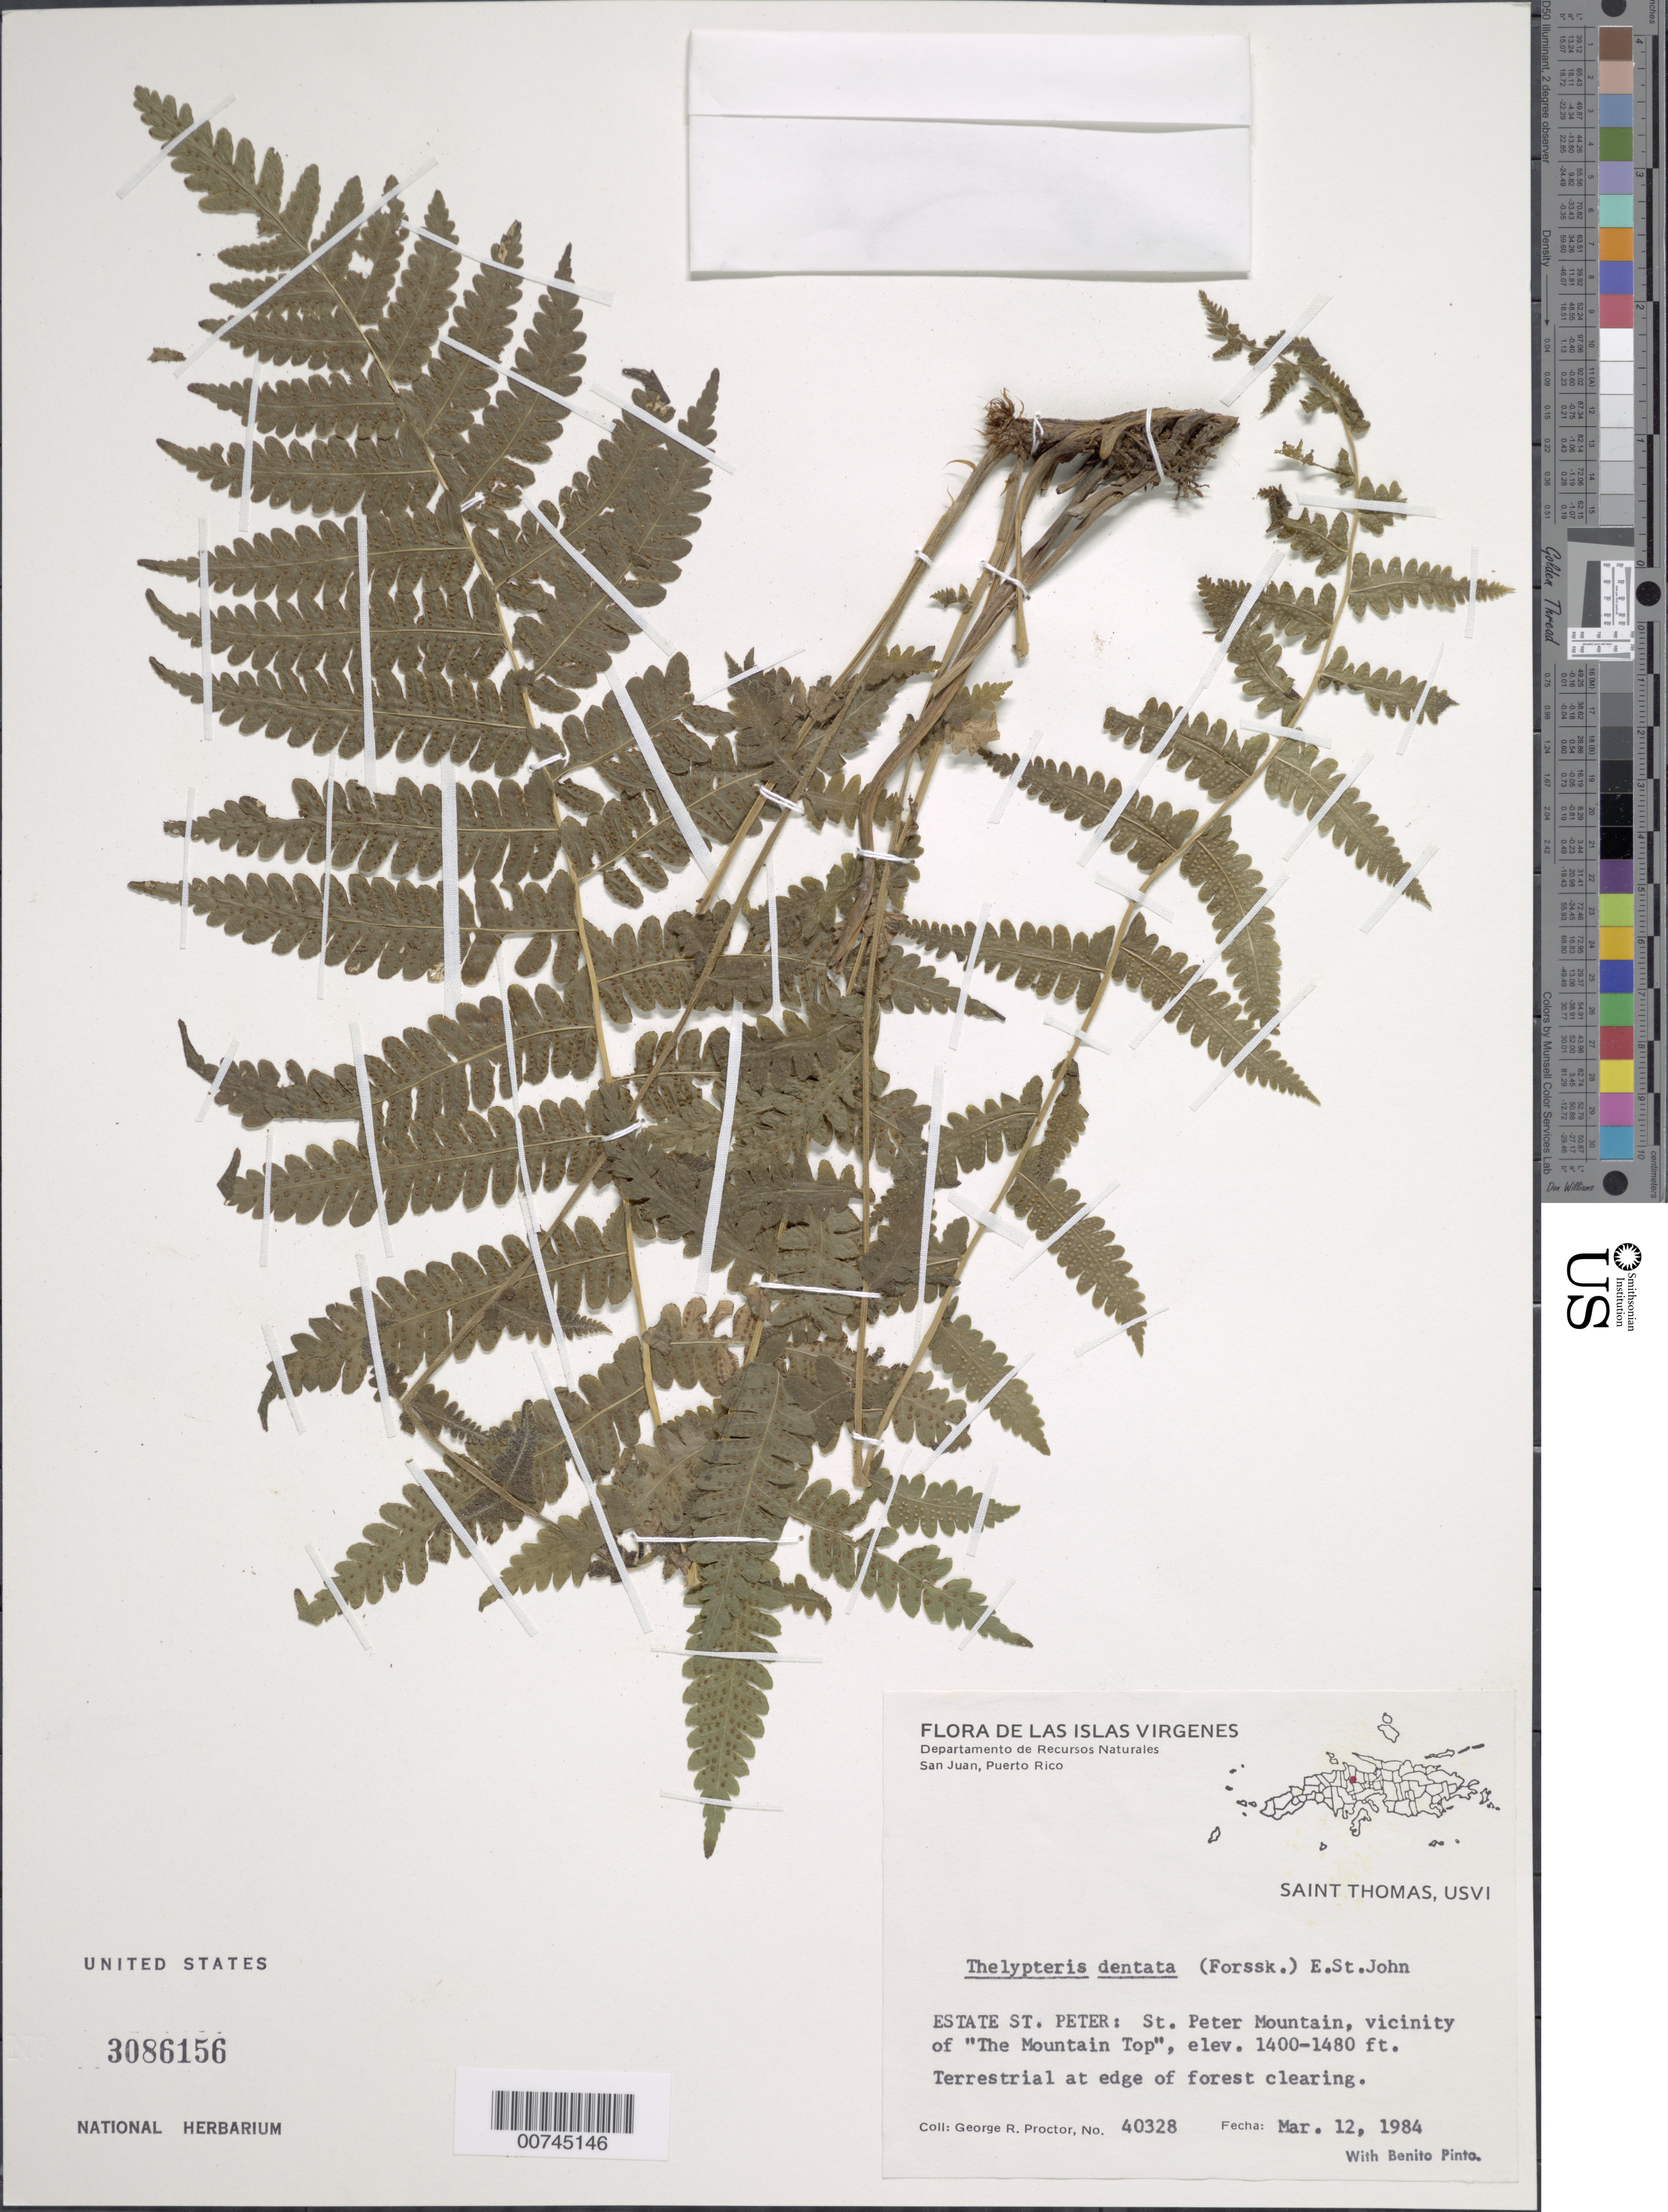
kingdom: Plantae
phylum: Tracheophyta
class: Polypodiopsida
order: Polypodiales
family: Thelypteridaceae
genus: Christella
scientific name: Christella dentata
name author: (Forssk.) Brownsey & Jermy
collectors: G. R. Proctor & B. Pinto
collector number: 40328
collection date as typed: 12 Mar 1984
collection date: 1984-03-12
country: U.S. Virgin Islands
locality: Estate St. Peter: St. Peter Mountain, vicinity of "The Mountain Top"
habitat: Terrestrial at edge of forest clearing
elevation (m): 427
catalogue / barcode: US 3086156